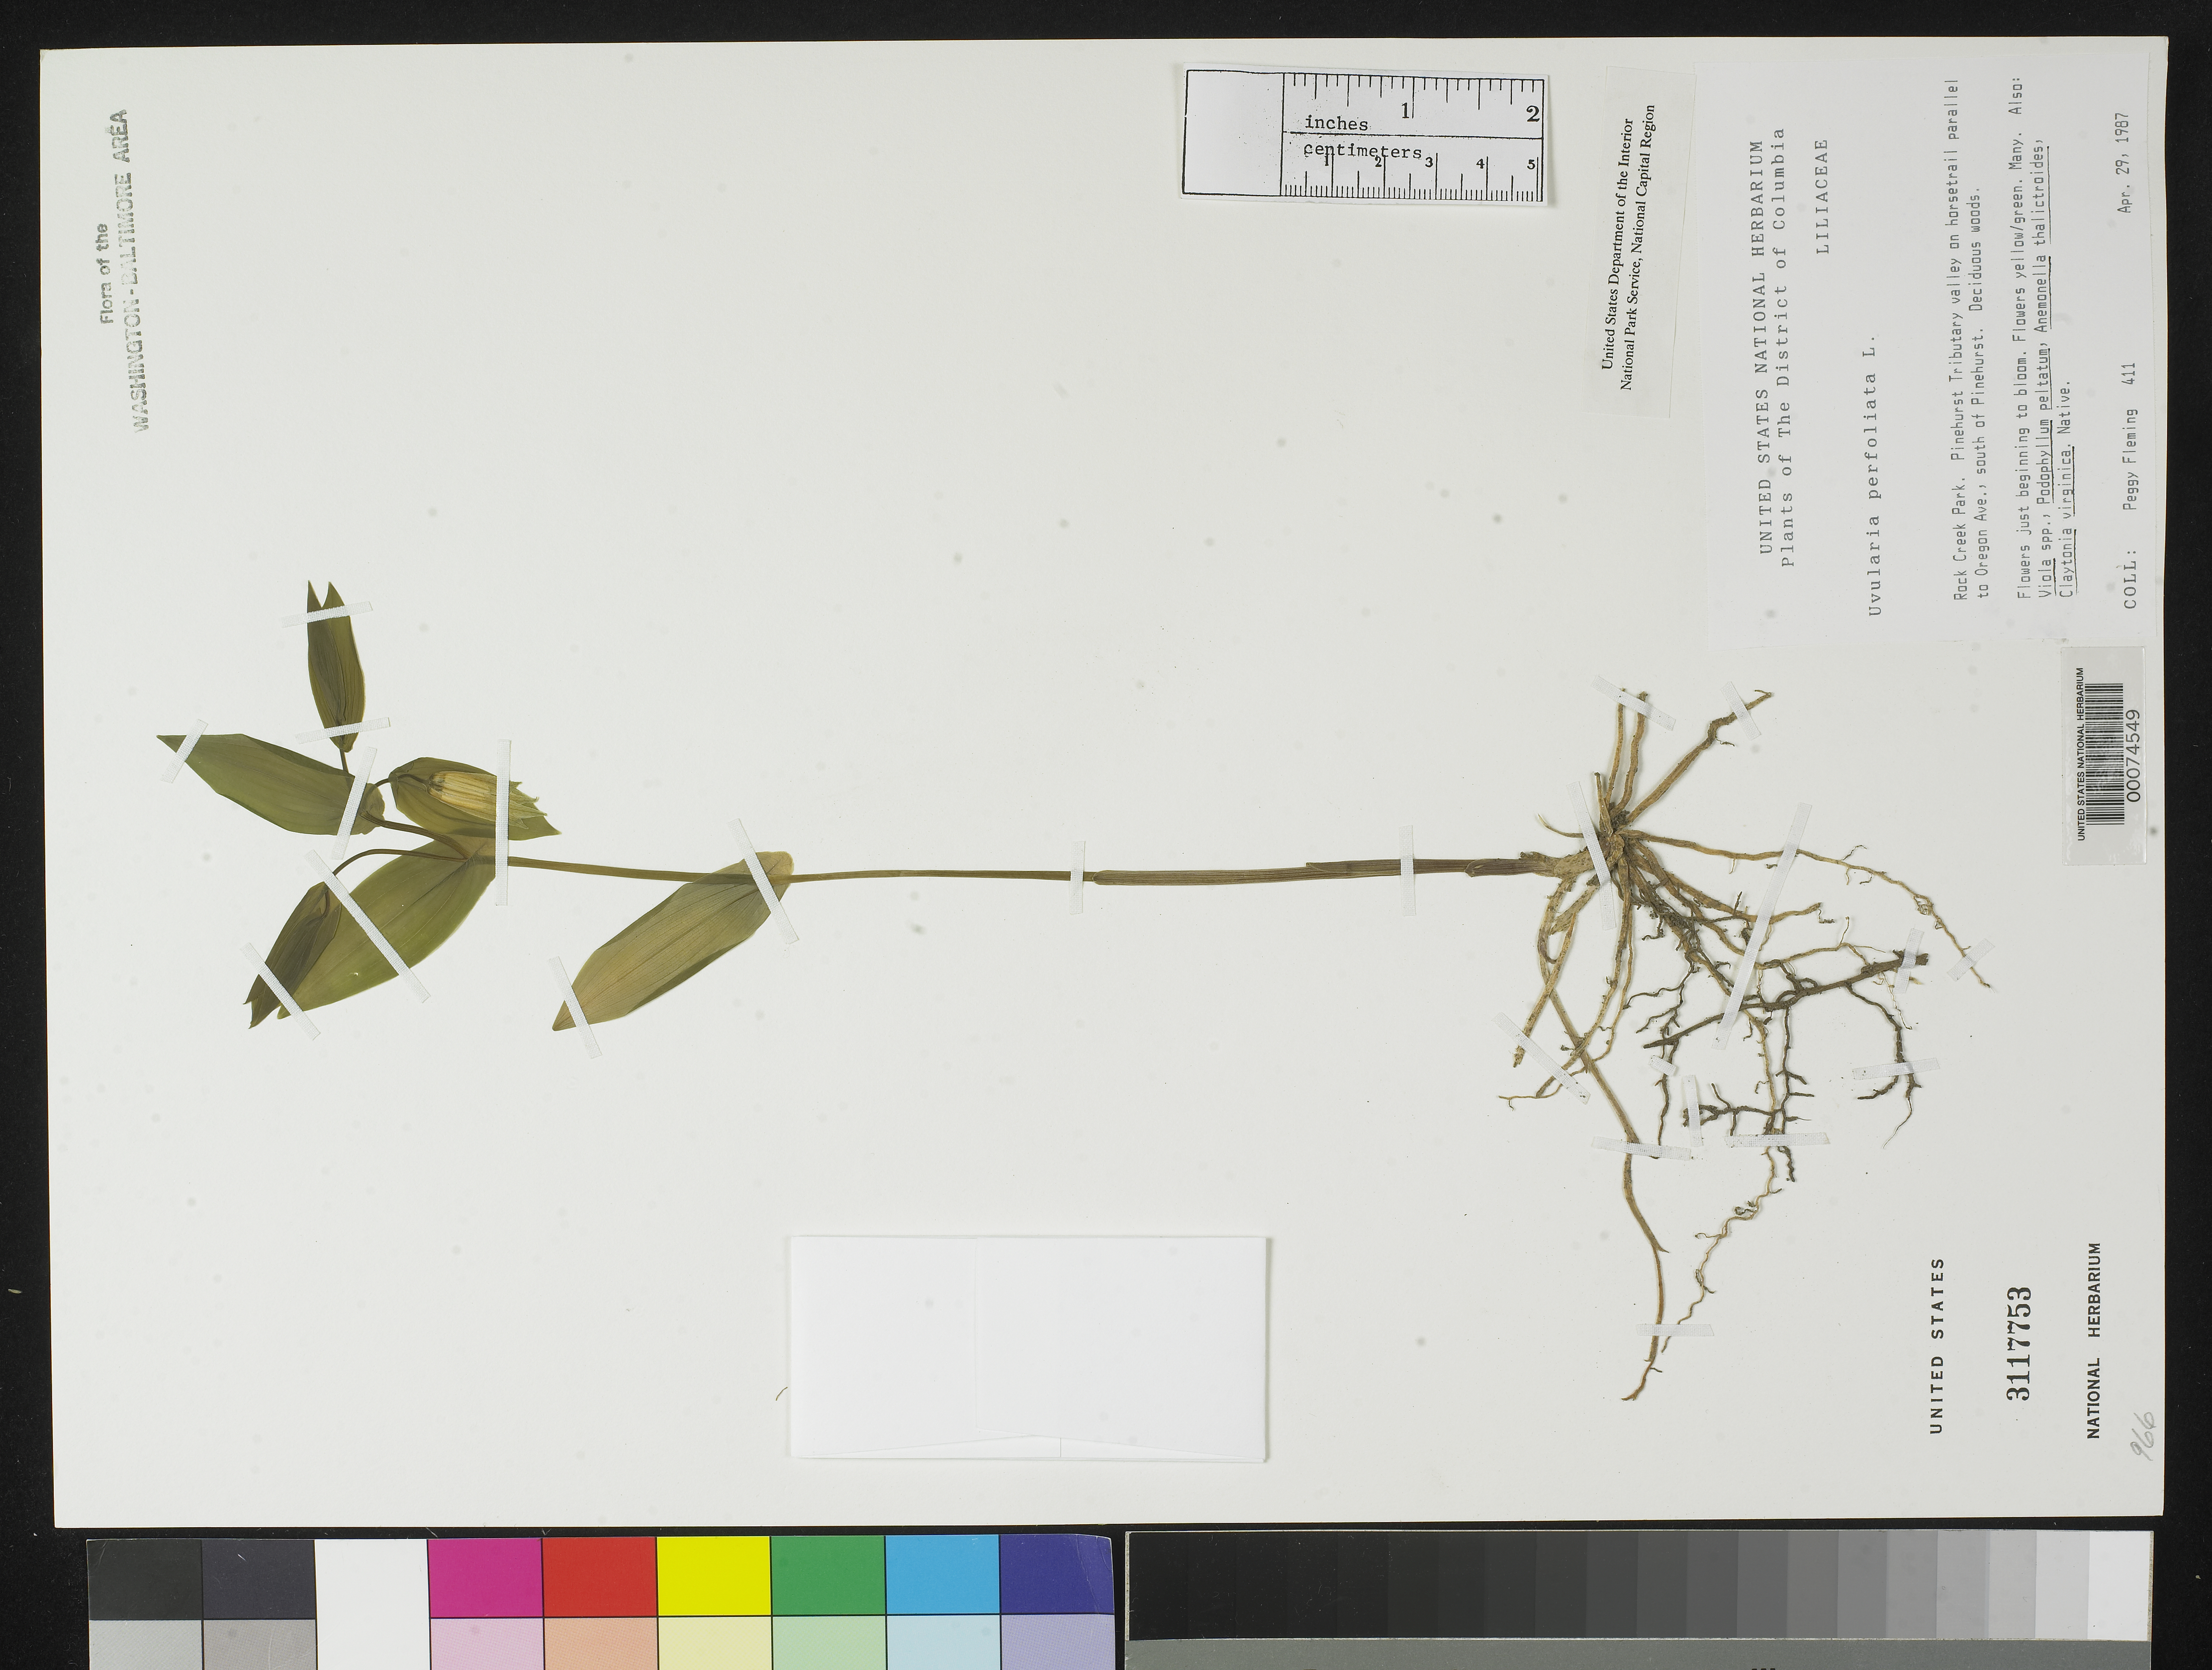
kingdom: Plantae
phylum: Tracheophyta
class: Liliopsida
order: Liliales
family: Colchicaceae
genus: Uvularia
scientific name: Uvularia perfoliata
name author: L.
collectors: P. Fleming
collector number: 411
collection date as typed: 29 Apr 1987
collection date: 1987-04-29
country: United States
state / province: District of Columbia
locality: Rock Creek Park. Pinehurst Tributary Valley on horsetrail parallel to Oregon Ave., south of Pinehurst. Rock Creek Park and vicinity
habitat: Deciduous woods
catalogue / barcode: US 3117753